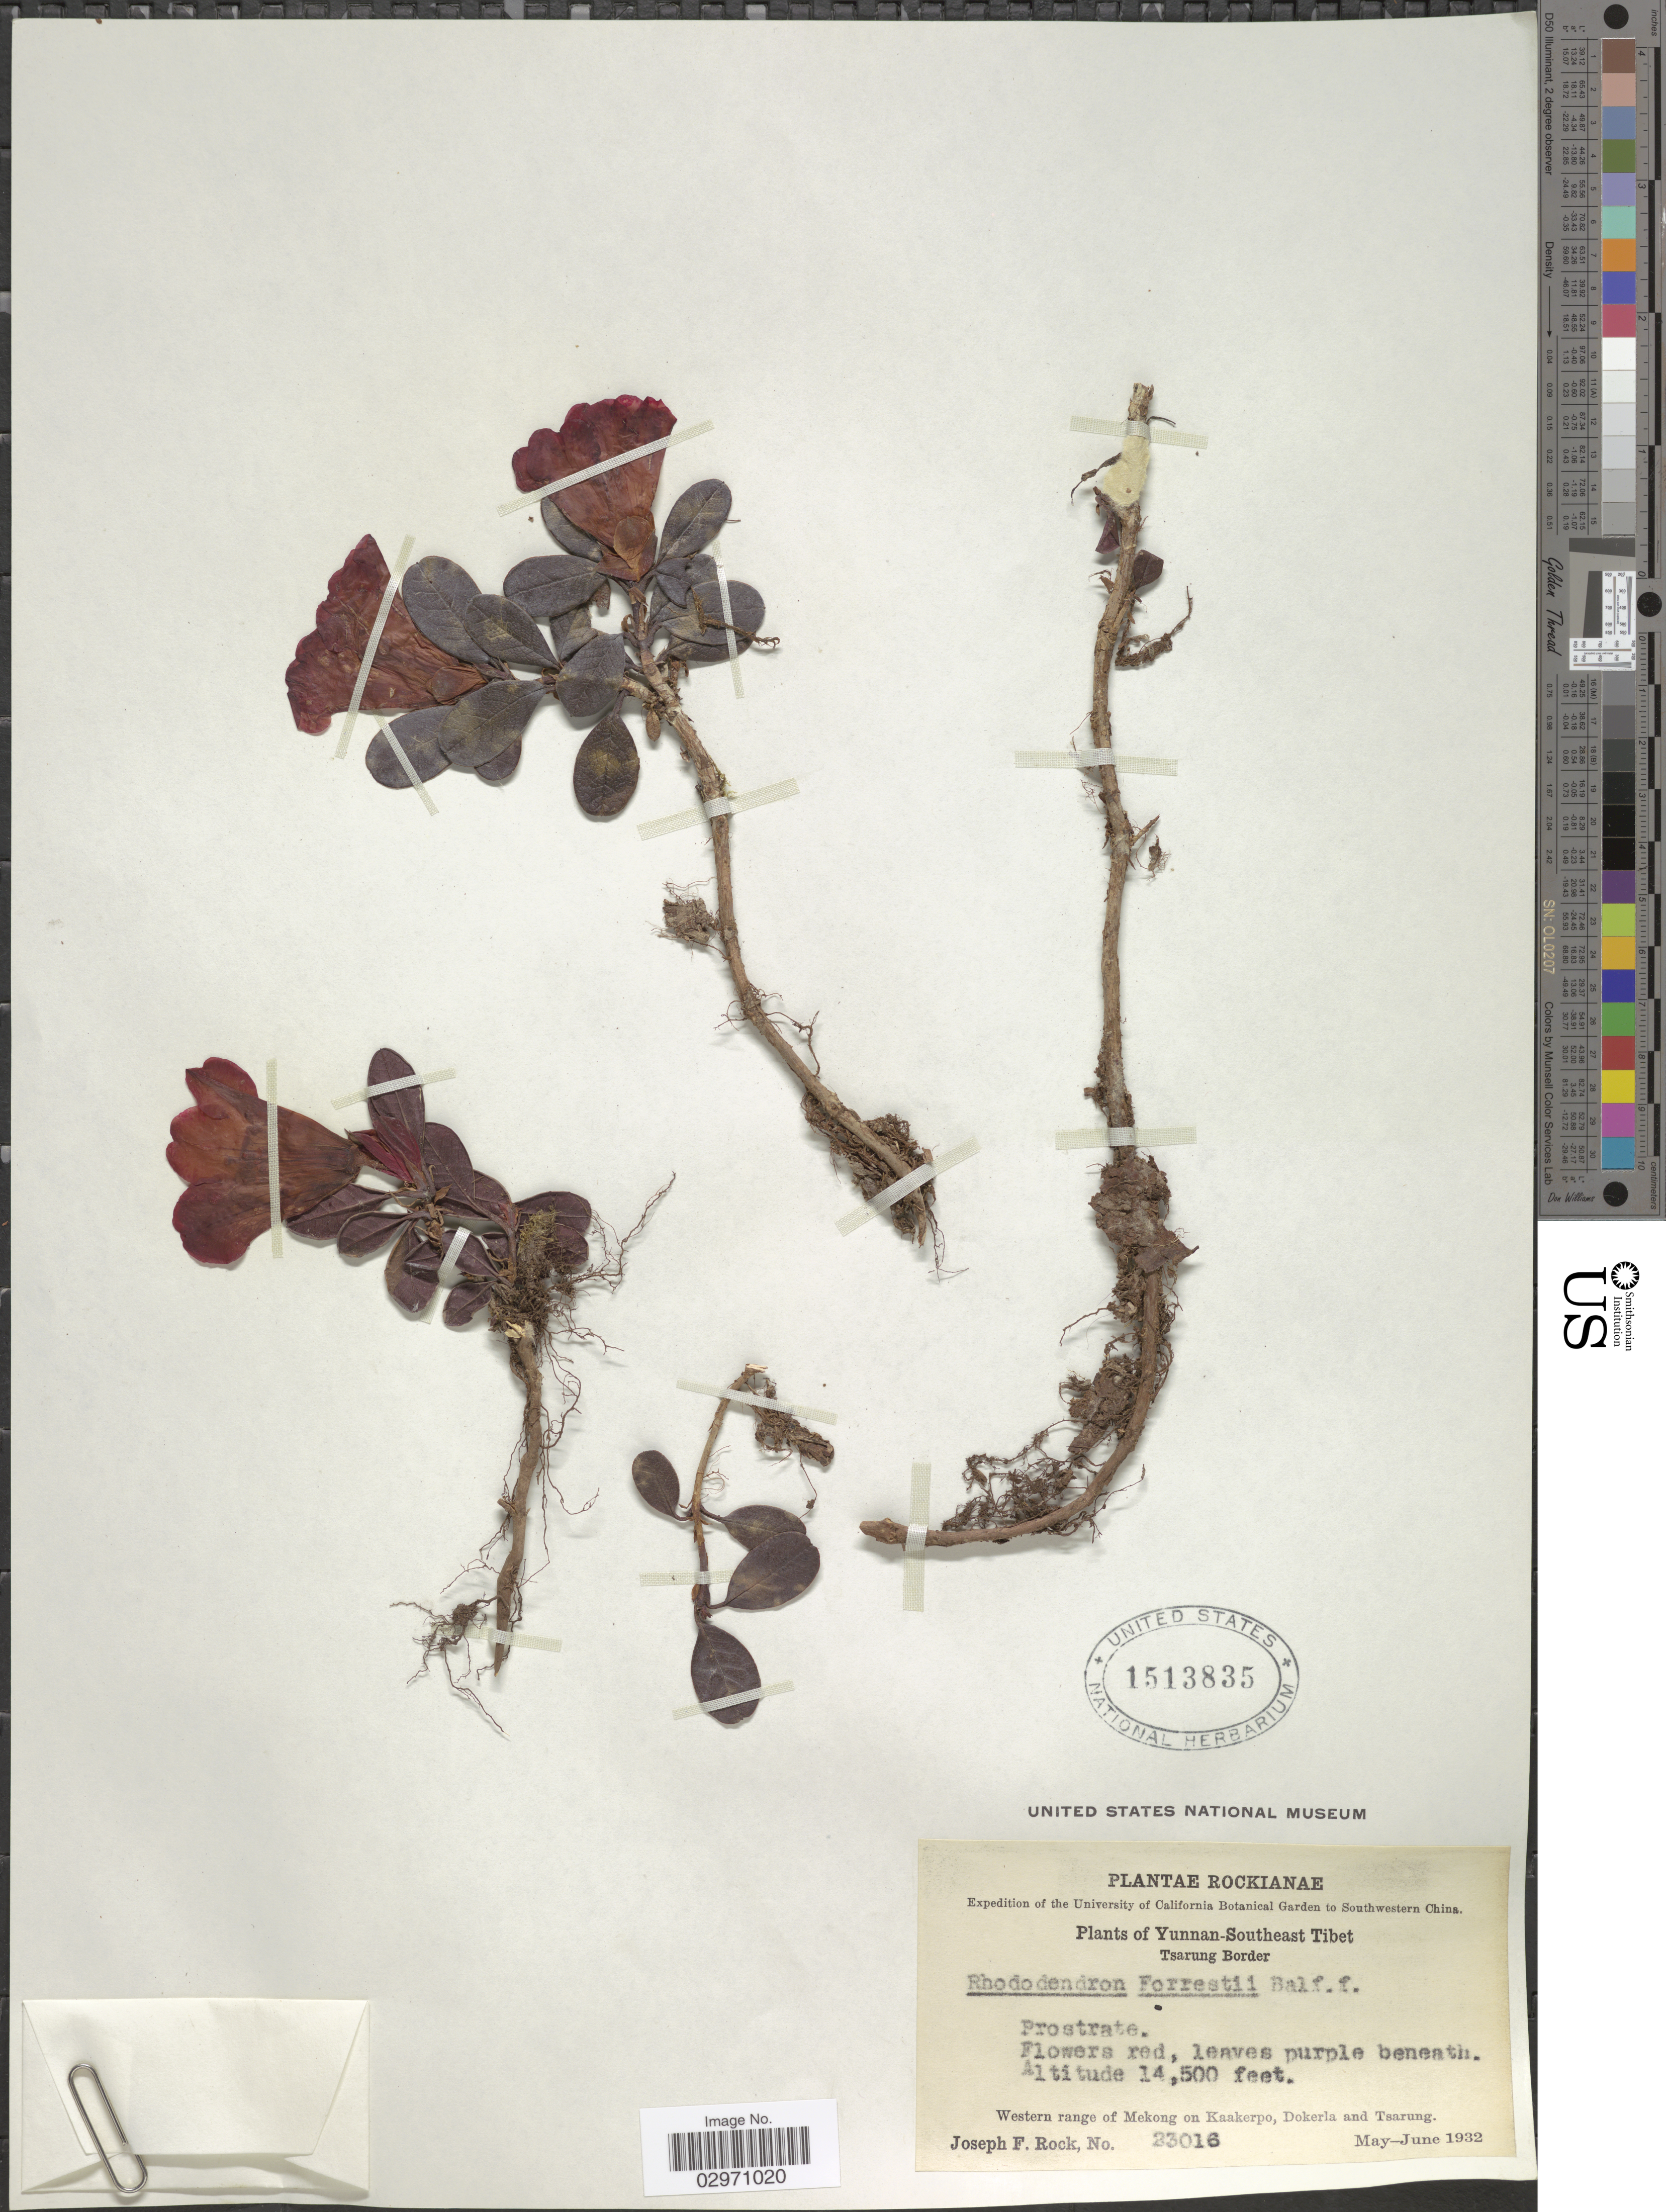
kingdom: Plantae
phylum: Tracheophyta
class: Magnoliopsida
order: Ericales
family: Ericaceae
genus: Rhododendron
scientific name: Rhododendron forrestii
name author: Balf. f. & Diels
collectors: J. F. Rock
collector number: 23016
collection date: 1932-05/1932-06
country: China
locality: Southwestern China. Yunnan-Southeast Tibet. Tsarung Border. Western range of Mekong on Kaakerpo, Dokerla and Tsarung.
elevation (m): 4420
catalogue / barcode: US 1513835